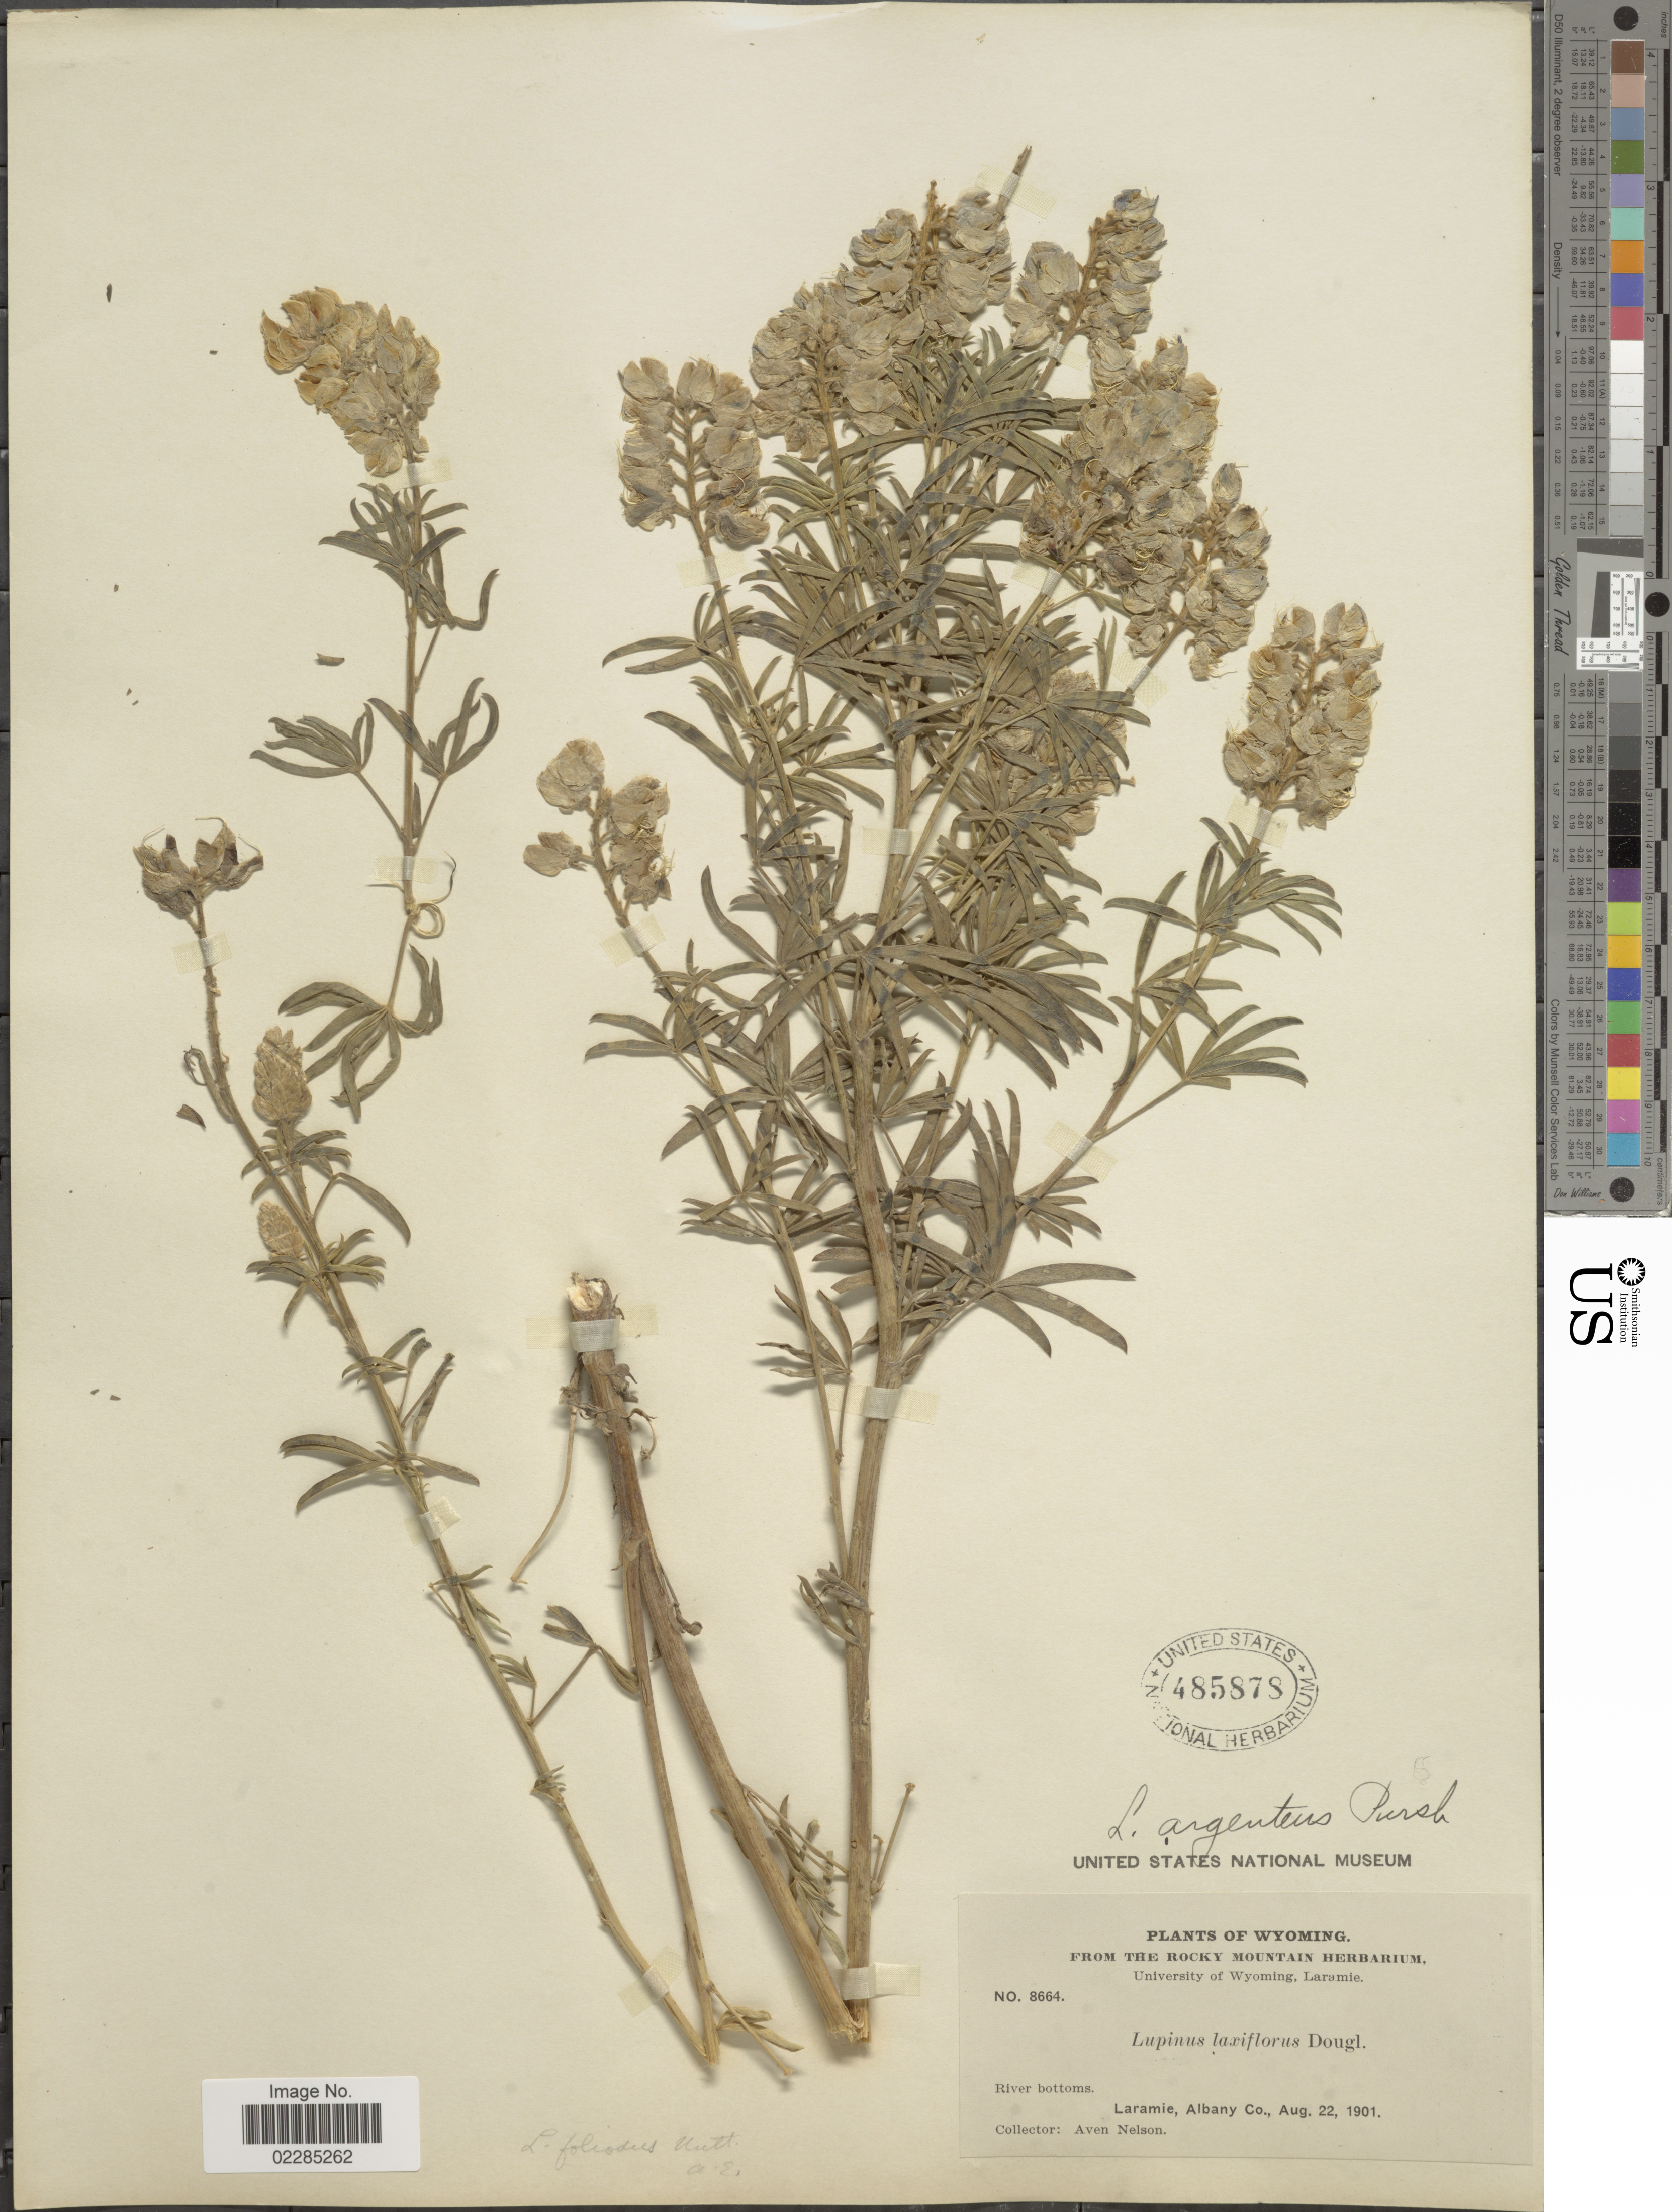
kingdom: Plantae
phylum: Tracheophyta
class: Magnoliopsida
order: Fabales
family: Fabaceae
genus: Lupinus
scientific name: Lupinus foliosus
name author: Hook.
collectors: A. Nelson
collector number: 8664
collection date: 1901-08-22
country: United States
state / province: Wyoming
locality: River bottoms. Laramie, Albany Co.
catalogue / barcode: US 485878